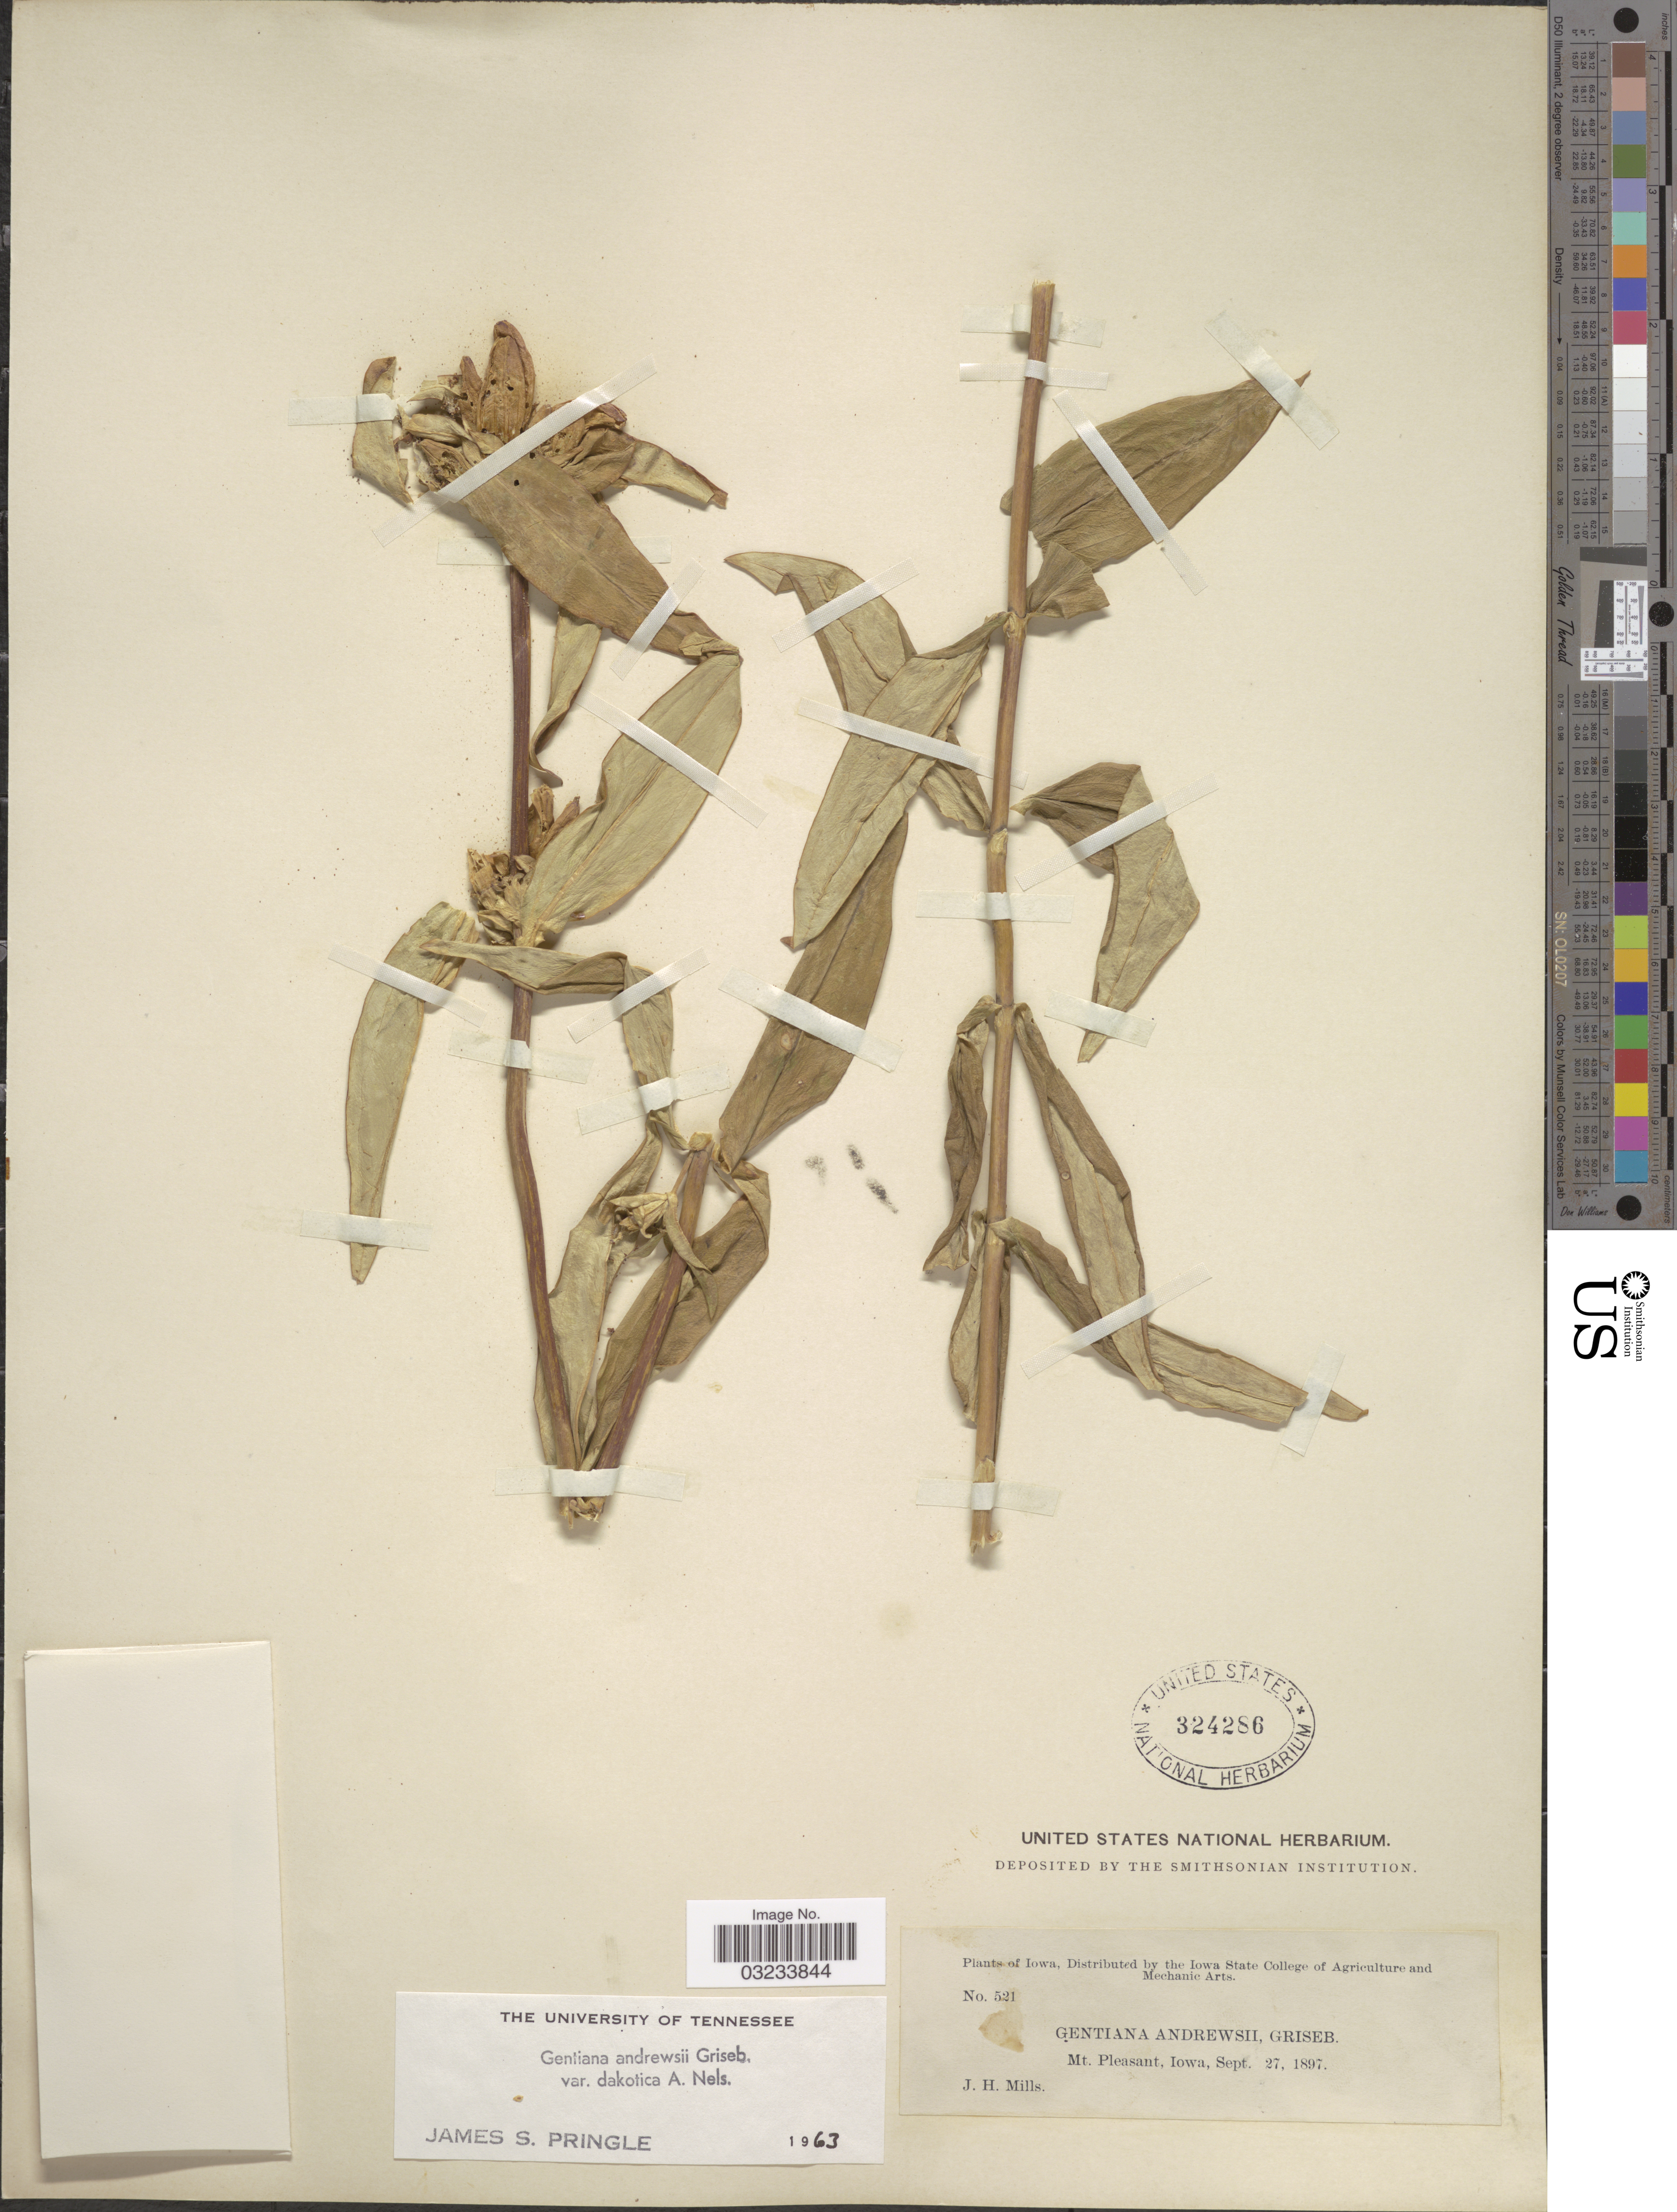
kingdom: Plantae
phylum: Tracheophyta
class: Magnoliopsida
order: Gentianales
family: Gentianaceae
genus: Gentiana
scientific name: Gentiana andrewsii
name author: Griseb.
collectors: J. Mills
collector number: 521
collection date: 1897-09-27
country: United States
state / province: Iowa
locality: Mt. Pleasant.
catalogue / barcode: US 324286